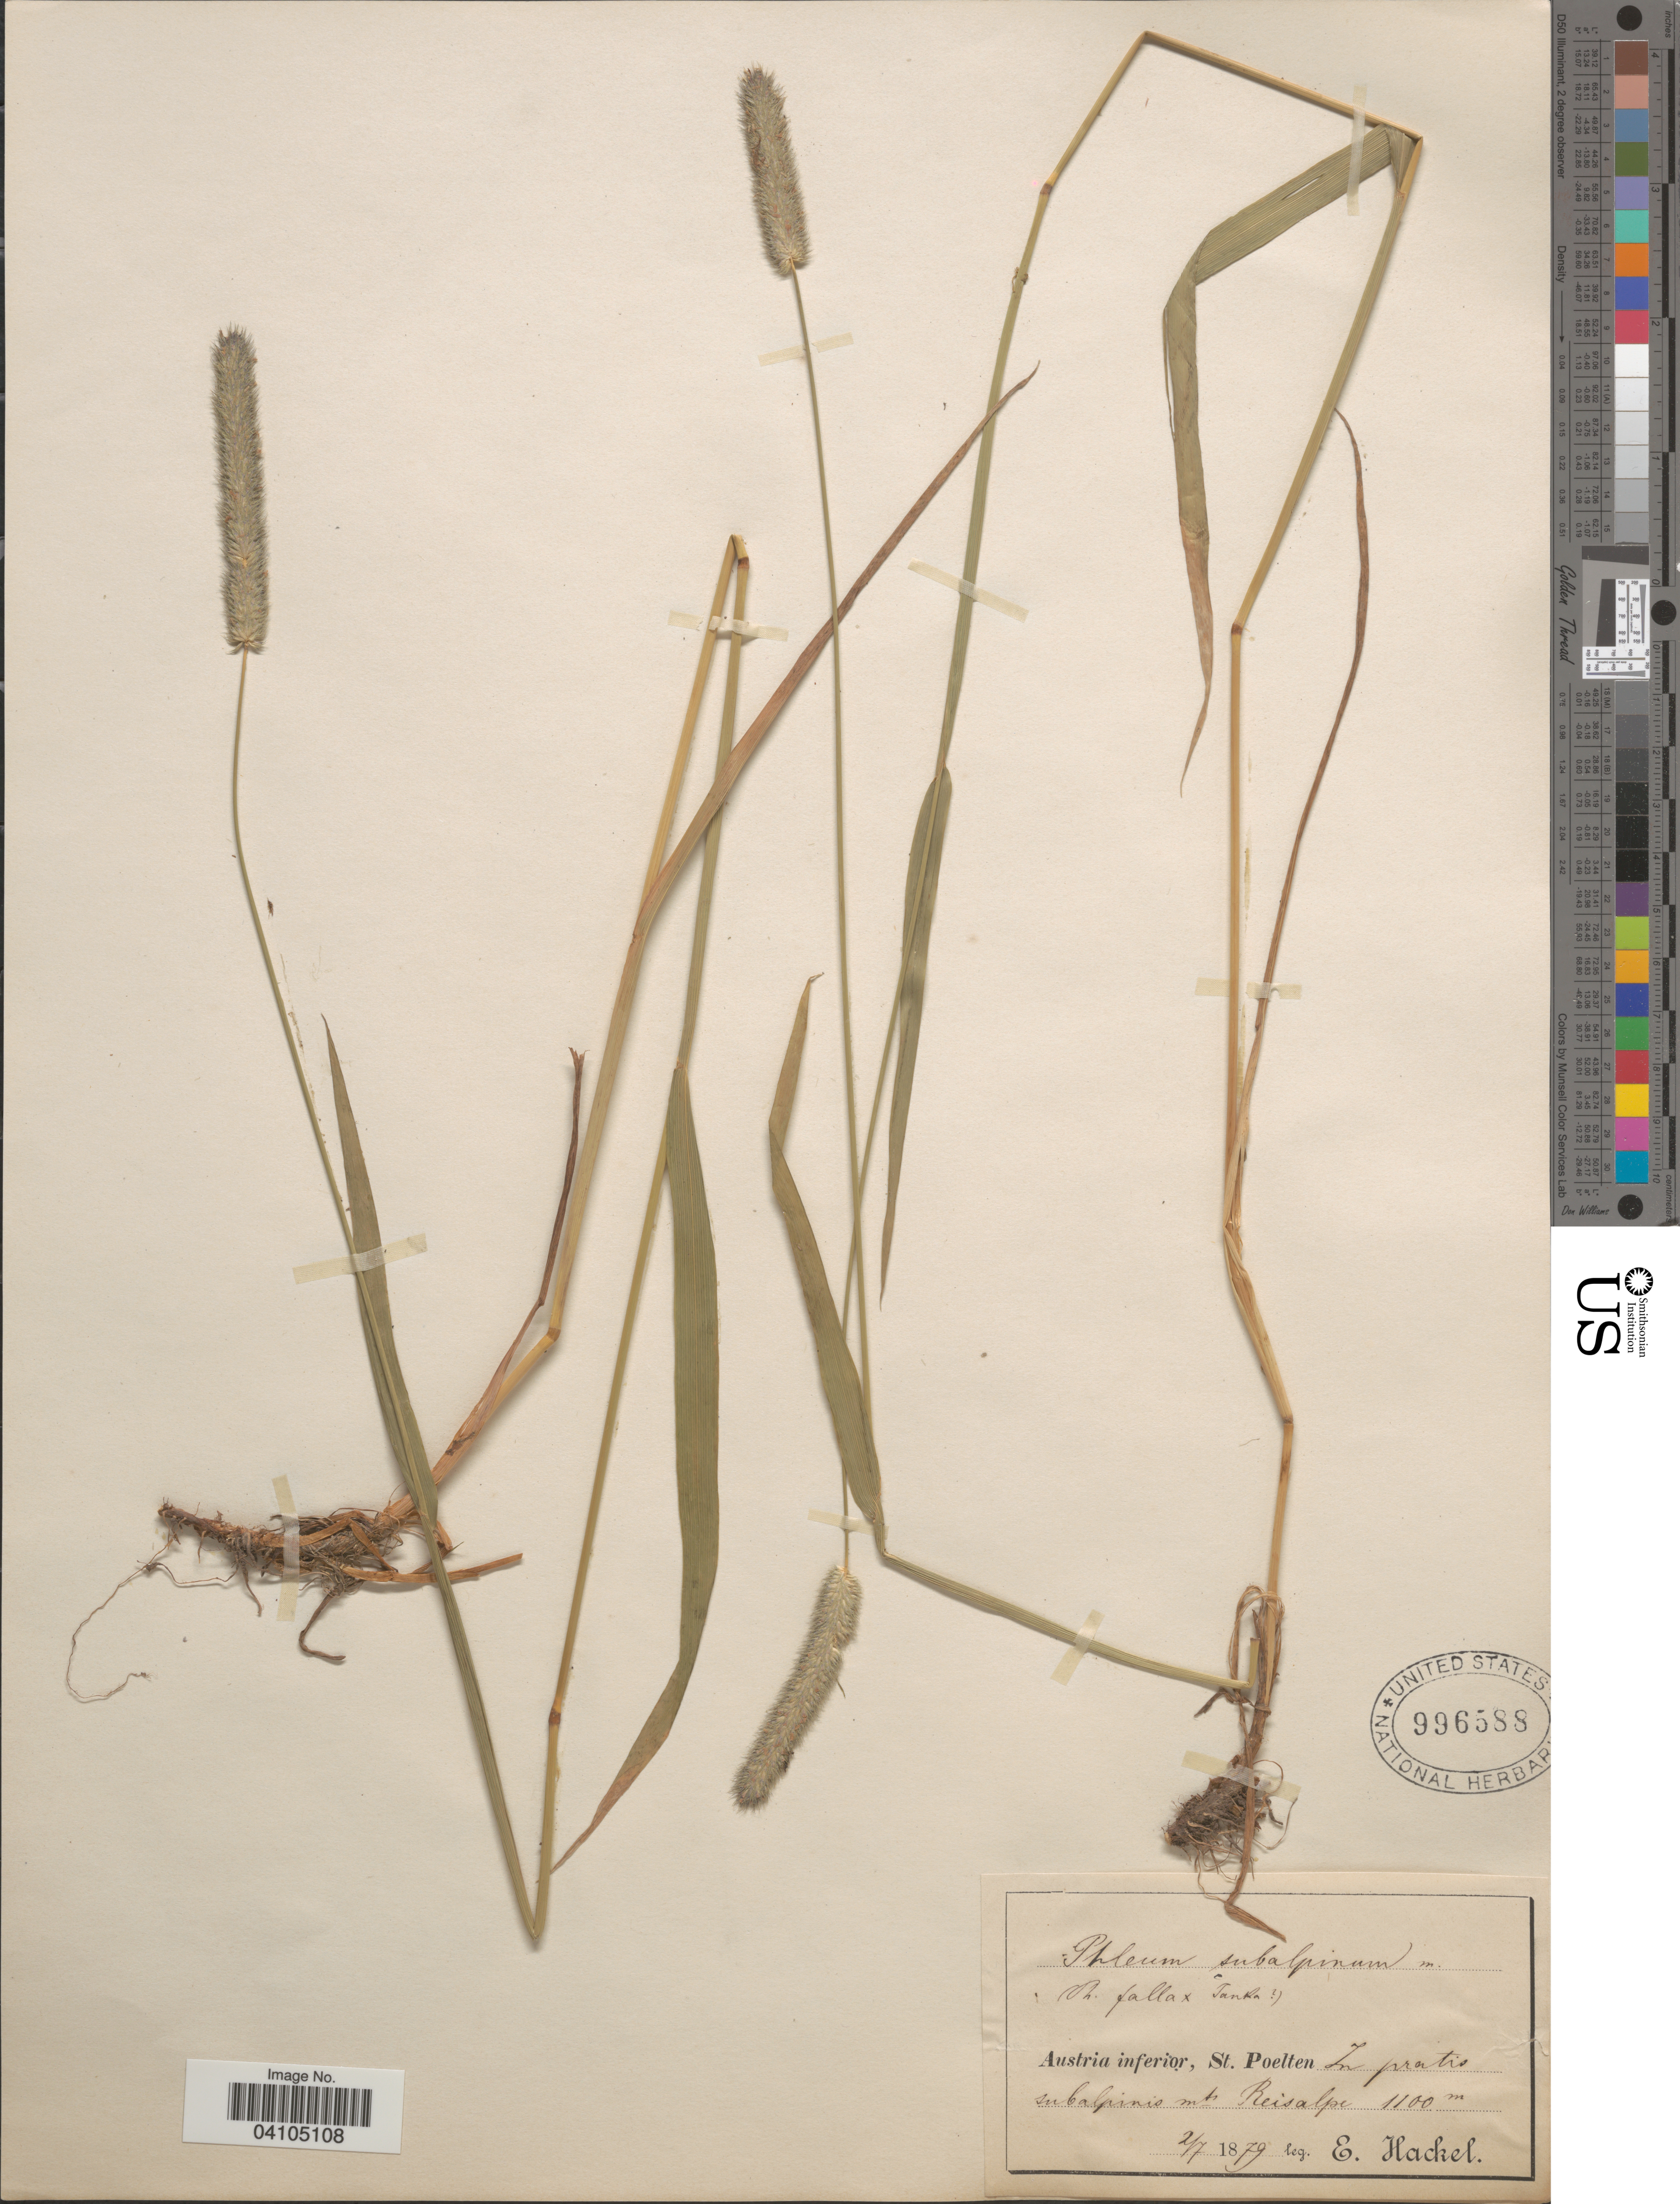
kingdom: Plantae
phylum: Tracheophyta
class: Liliopsida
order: Poales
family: Poaceae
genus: Phleum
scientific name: Phleum alpinum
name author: L.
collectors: E. Hackel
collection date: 1879-07-02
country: Austria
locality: Austria inferior, St. Poelten. In pratis subalpinis mts Reisalpe.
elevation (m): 1100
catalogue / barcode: US 996588